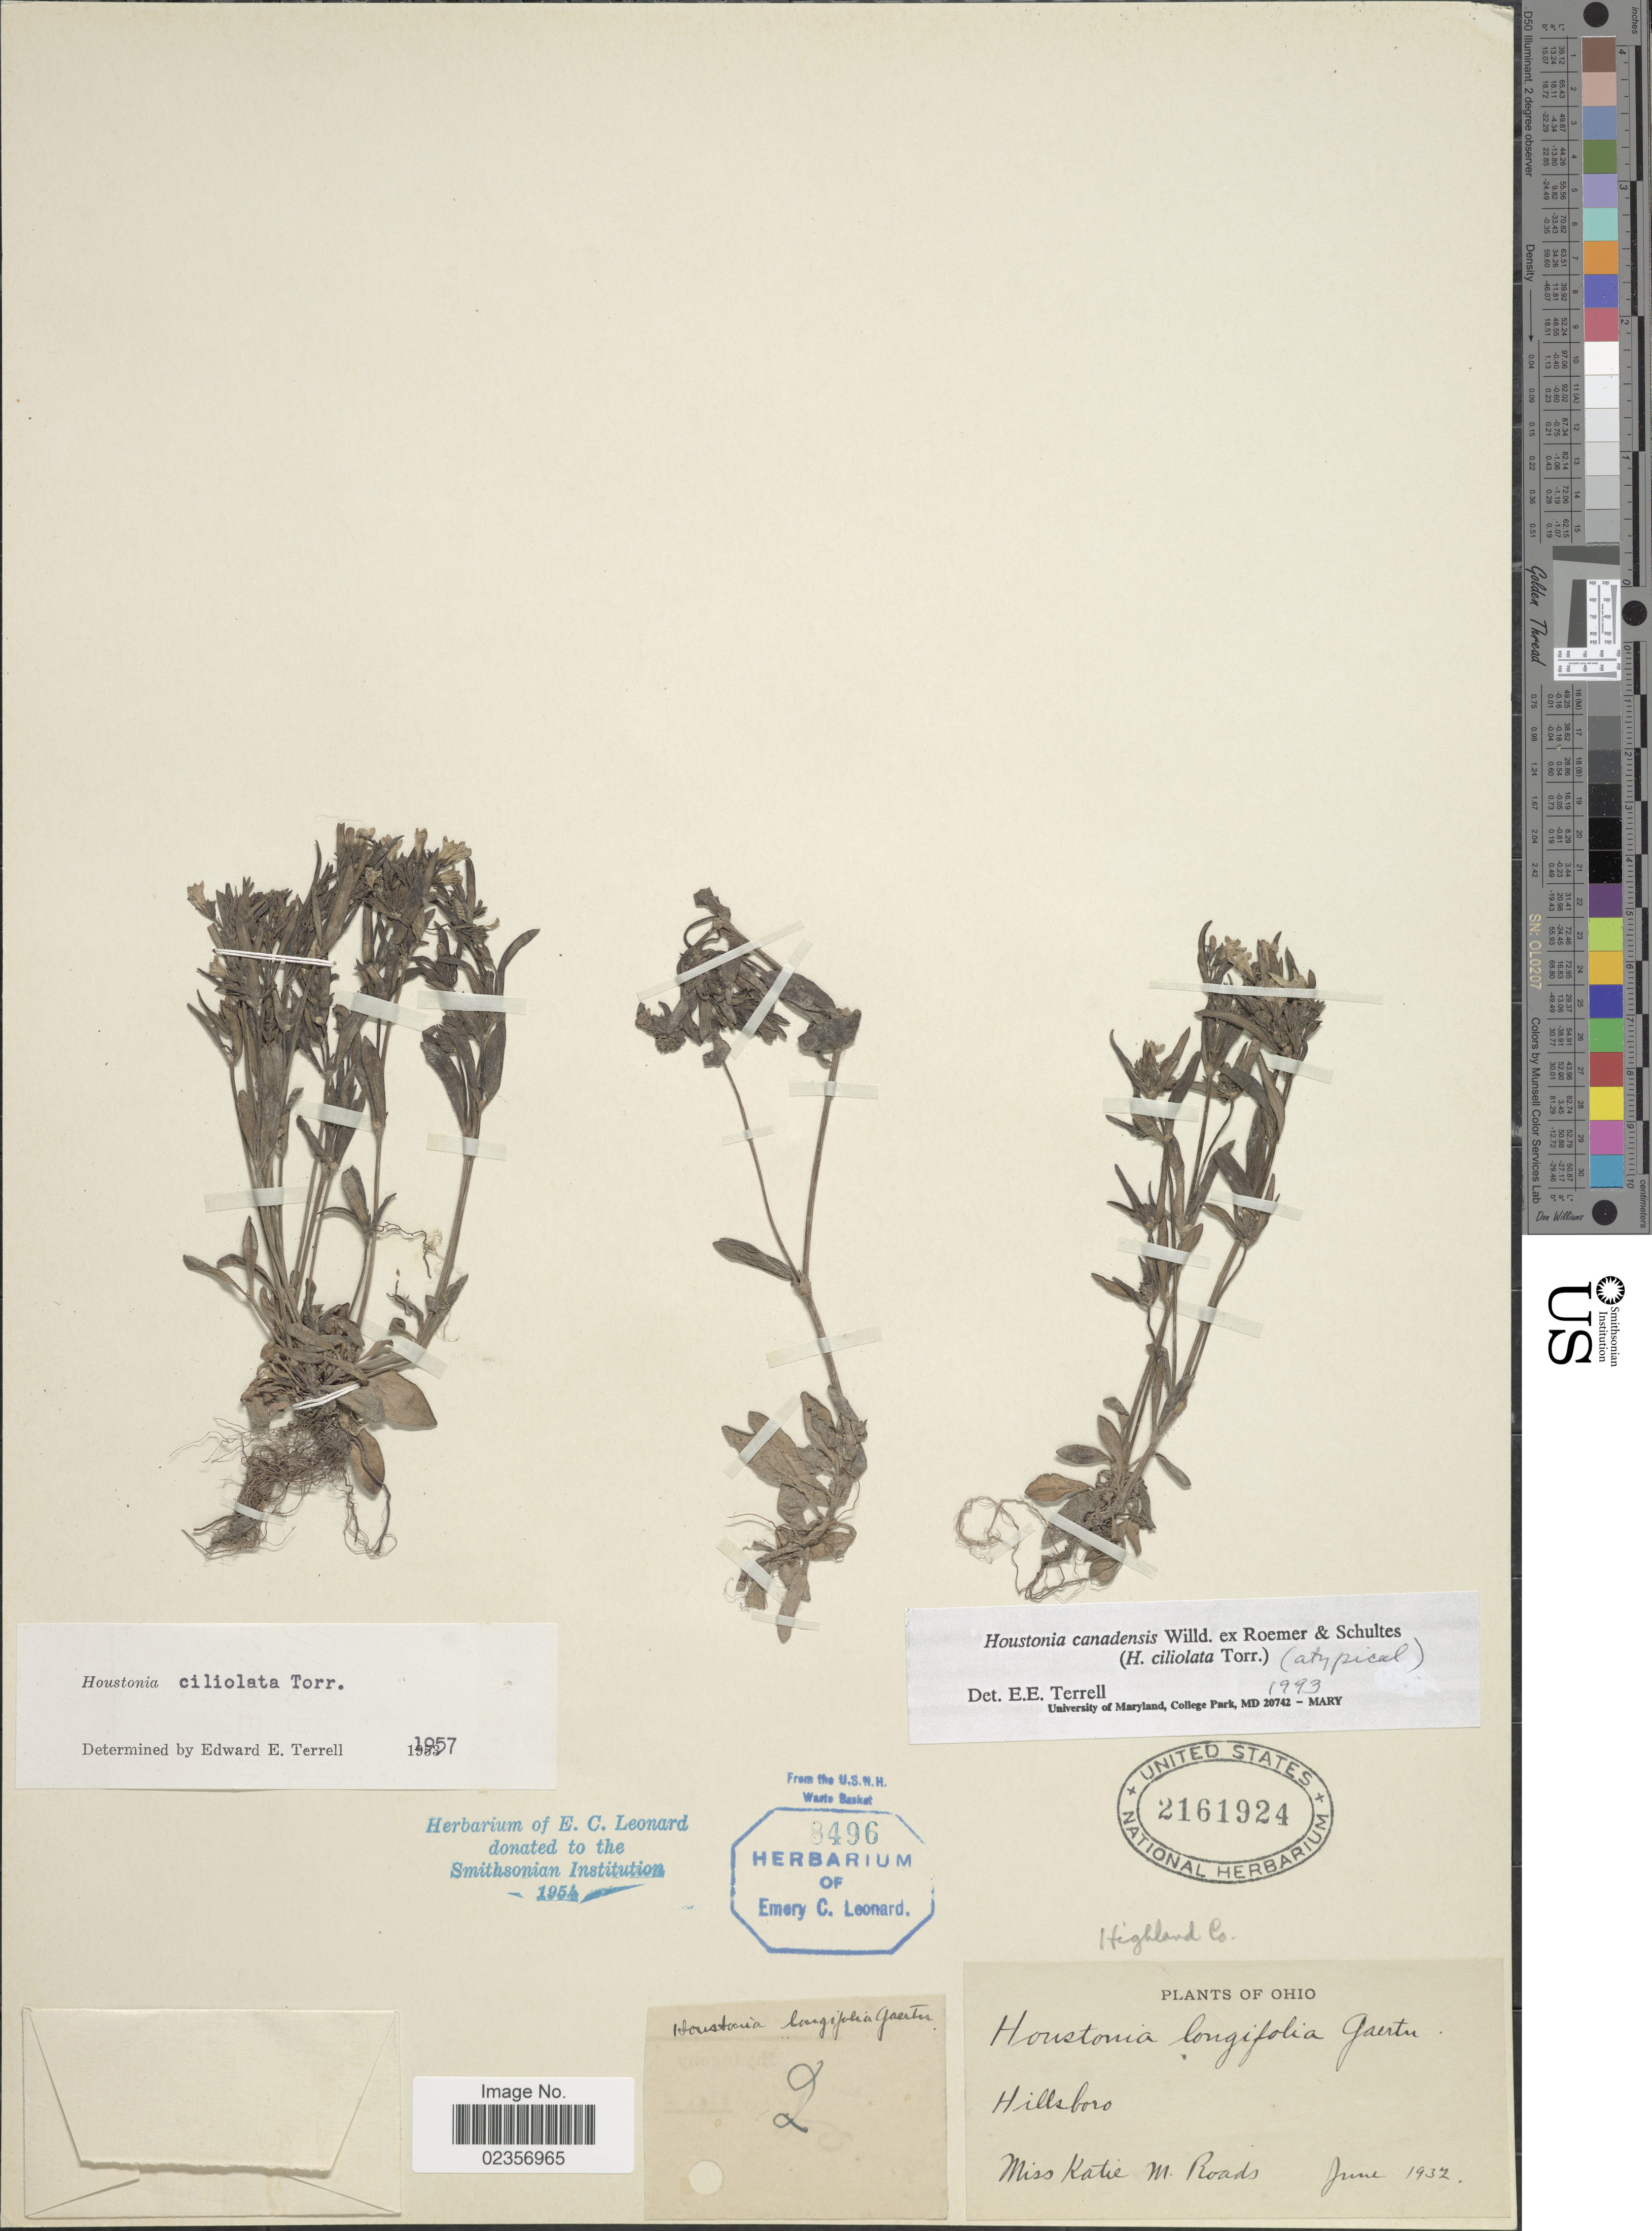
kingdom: Plantae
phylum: Tracheophyta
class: Magnoliopsida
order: Gentianales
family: Rubiaceae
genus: Houstonia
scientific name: Houstonia canadensis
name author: Willd.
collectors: K. Roads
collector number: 2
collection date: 1932-06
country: United States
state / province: Ohio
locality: Highland Co., Hillsboro.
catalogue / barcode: US 2161924